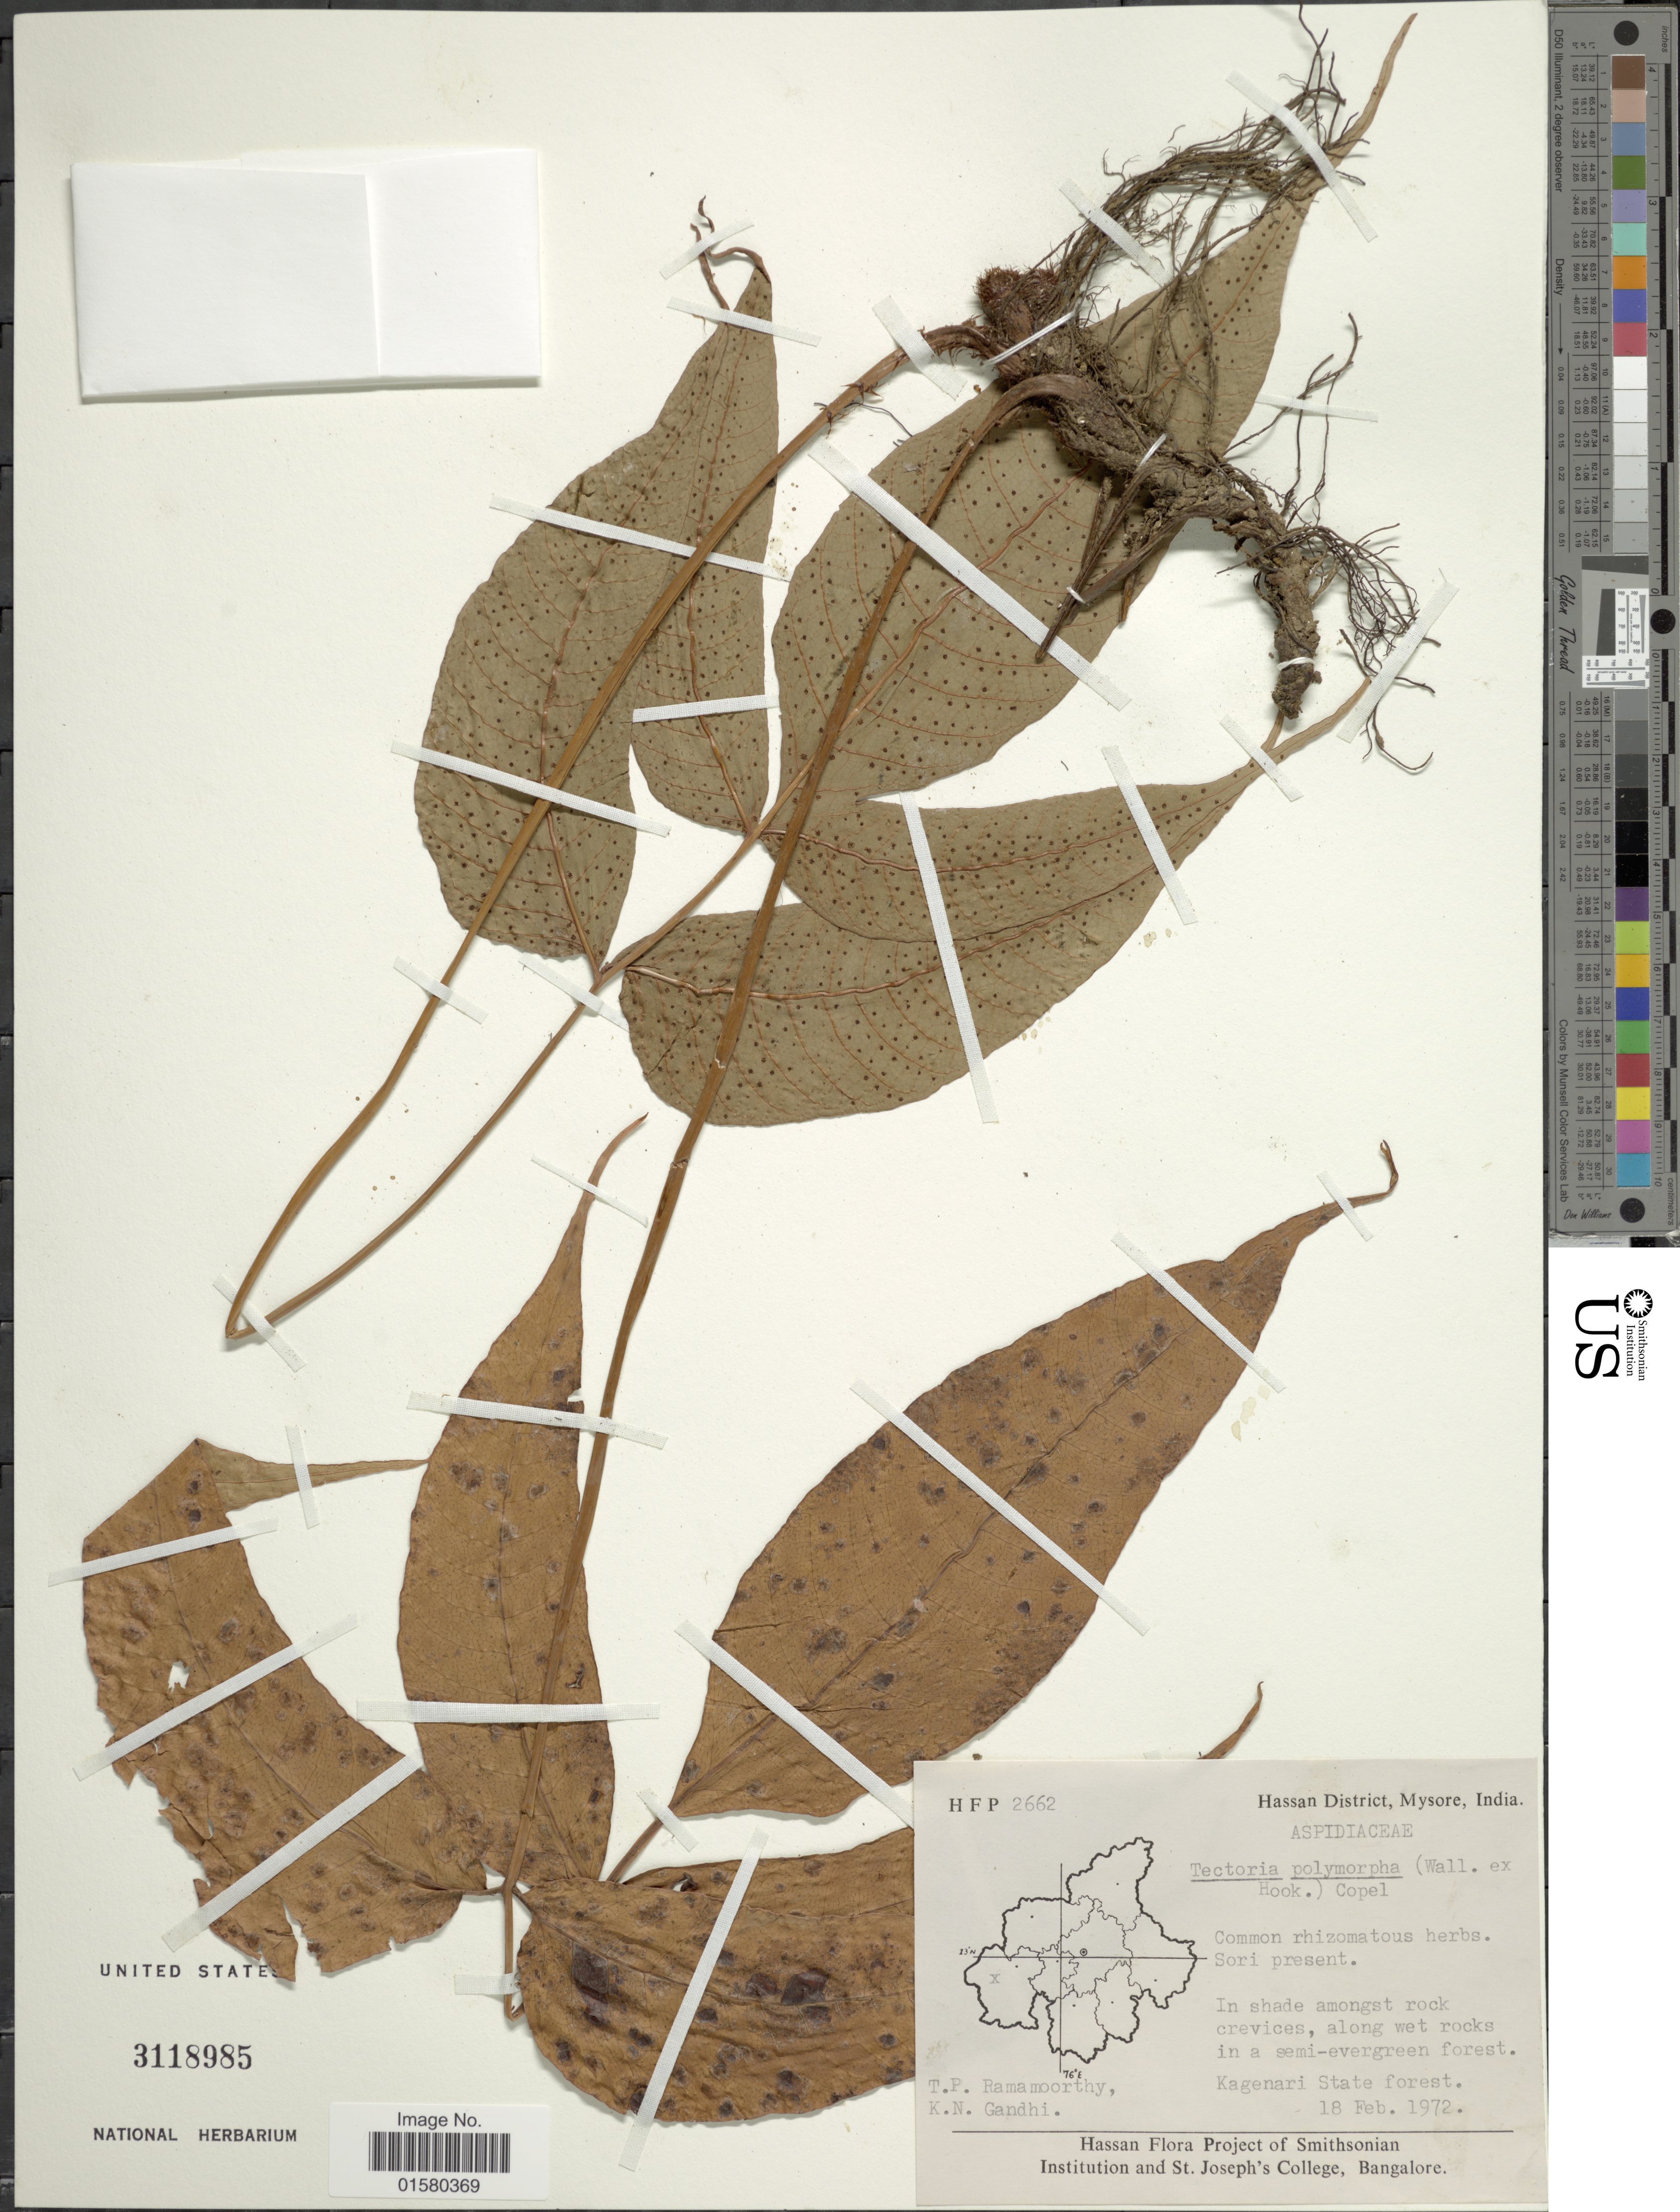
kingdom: Plantae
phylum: Tracheophyta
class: Polypodiopsida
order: Polypodiales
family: Tectariaceae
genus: Tectaria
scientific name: Tectaria polymorpha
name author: (Wall. ex Hook.) Copel.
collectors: T. P. Ramamoorthy & K. N. Gandhi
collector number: HFP2662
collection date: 1972-02-18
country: India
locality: Hassan District, Mysore, Kanegari State forest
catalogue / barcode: US 3118985